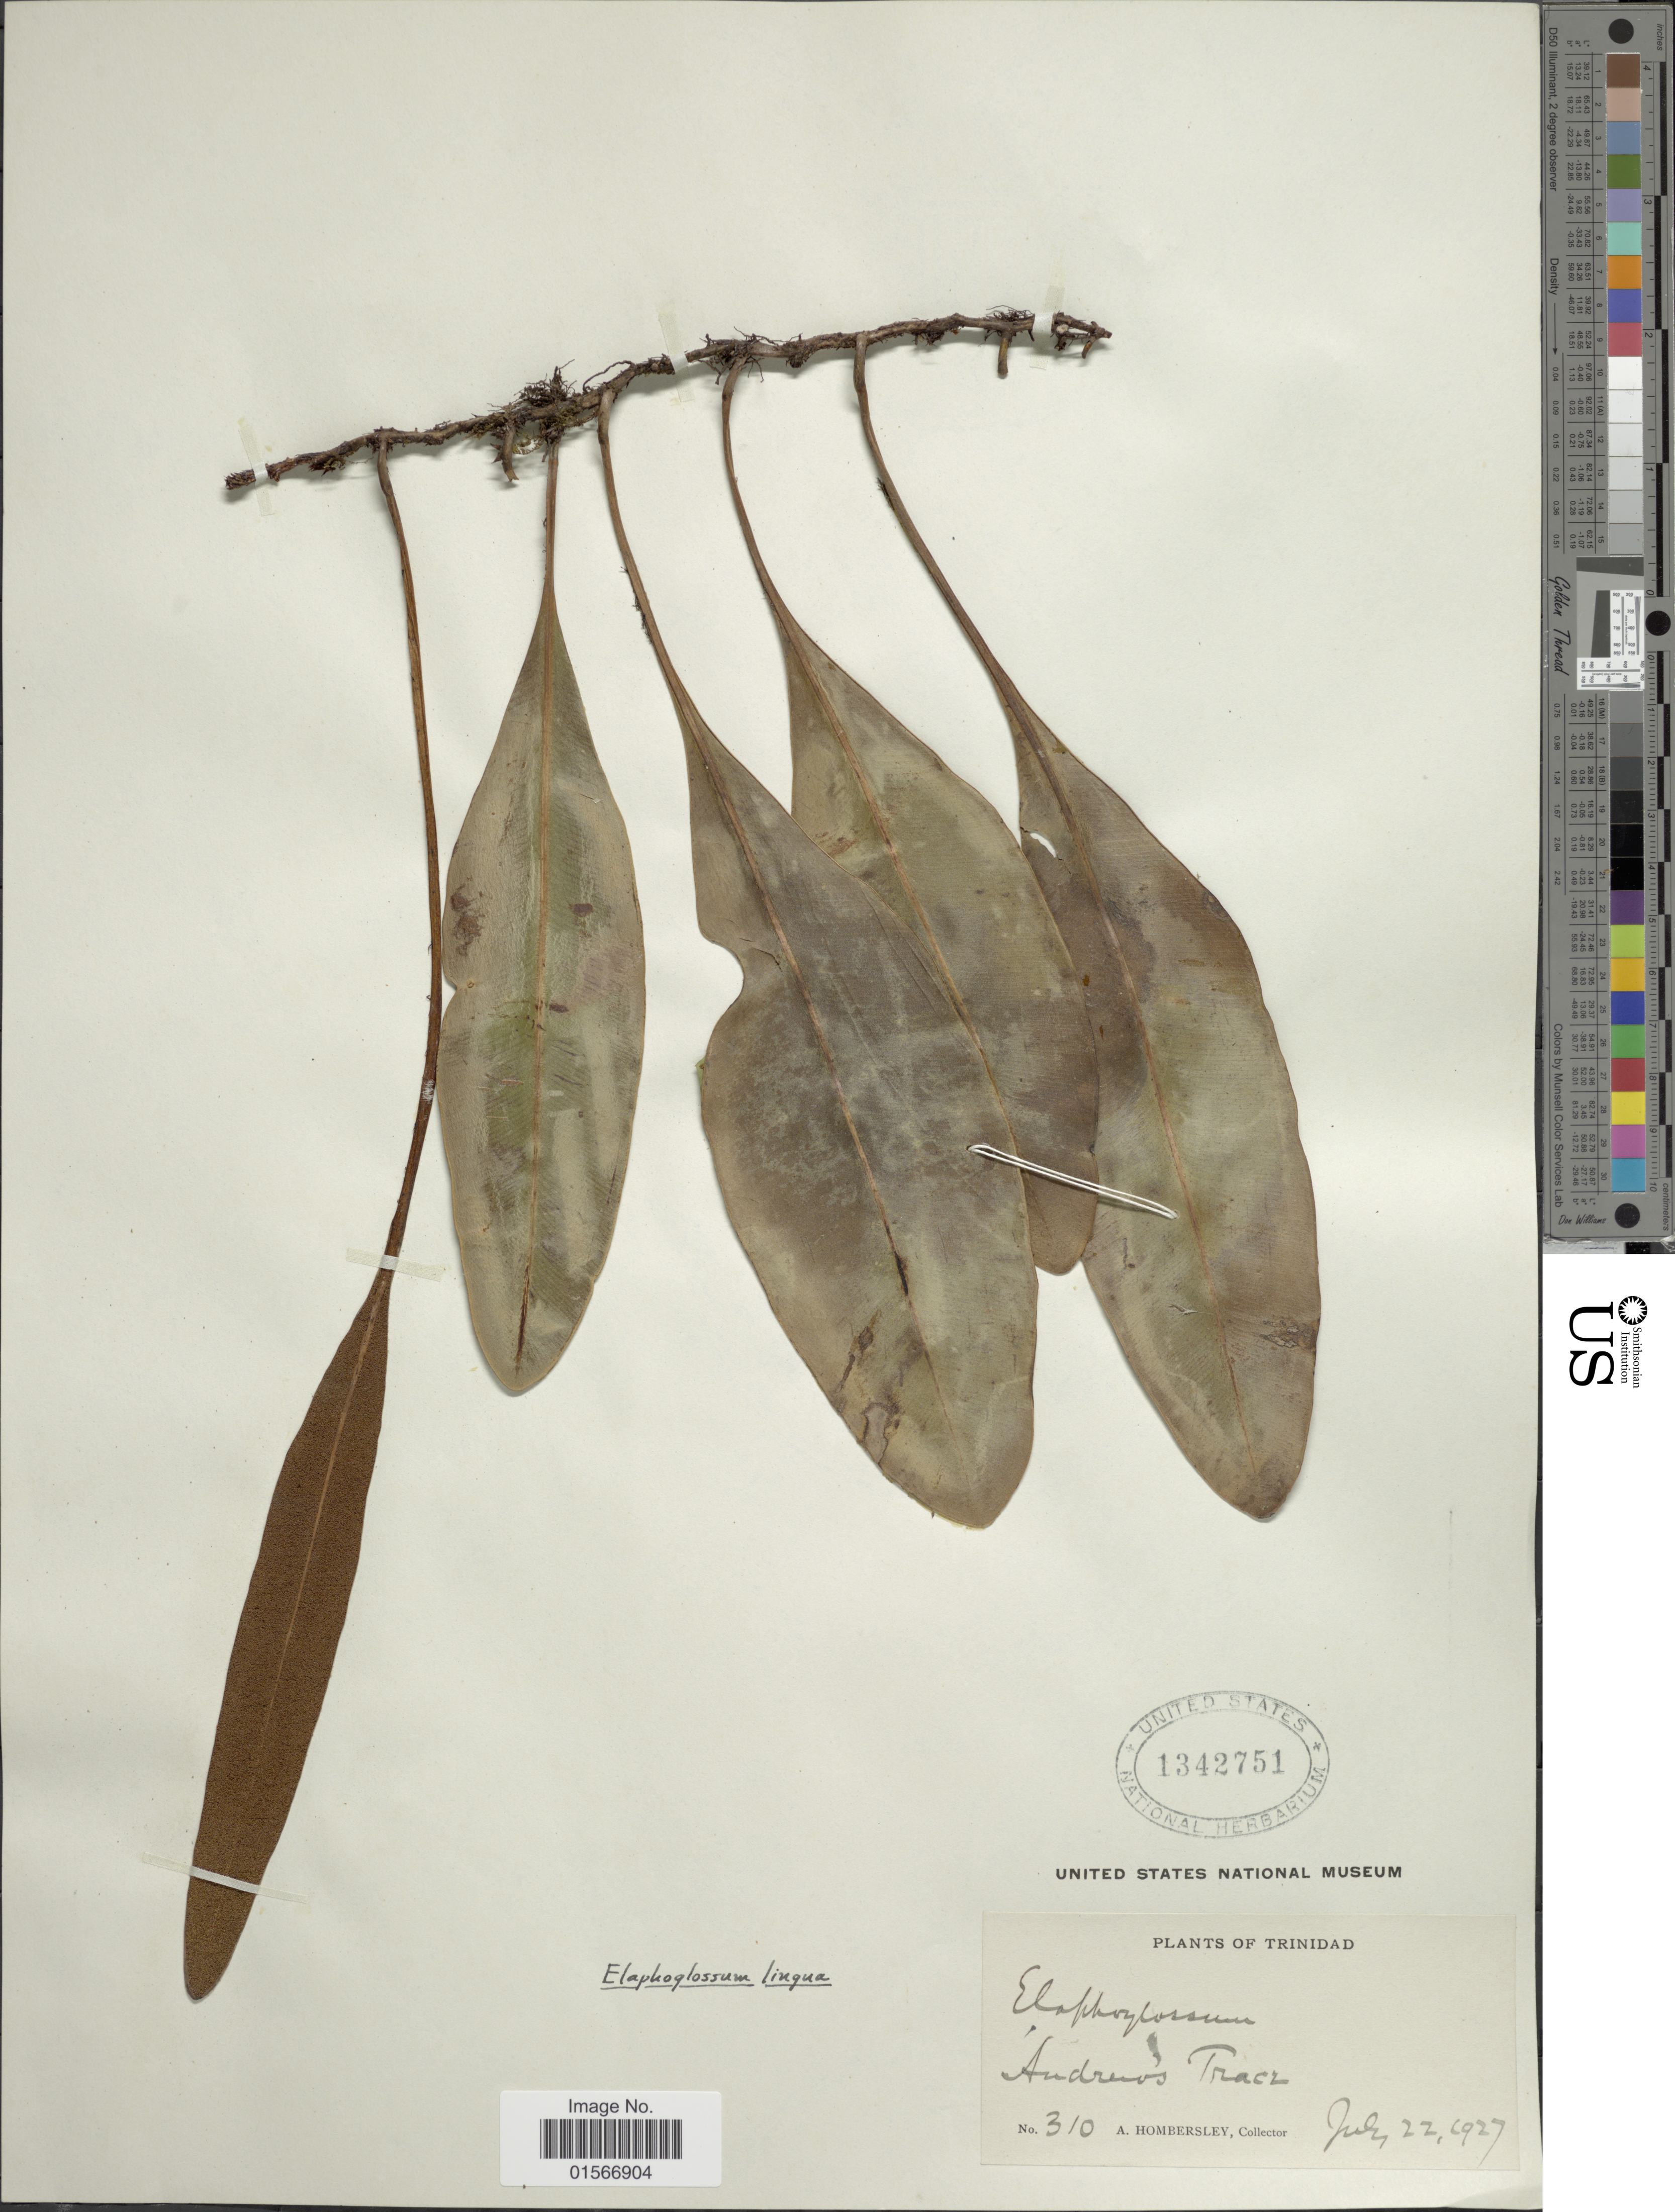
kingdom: Plantae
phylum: Tracheophyta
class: Polypodiopsida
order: Polypodiales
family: Dryopteridaceae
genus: Elaphoglossum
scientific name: Elaphoglossum lingua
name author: (C. Presl) Brack.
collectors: A. Hombersley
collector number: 310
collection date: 1927-07-22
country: Trinidad and Tobago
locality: Trinidad, Andrew's Trace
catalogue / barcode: US 1342751